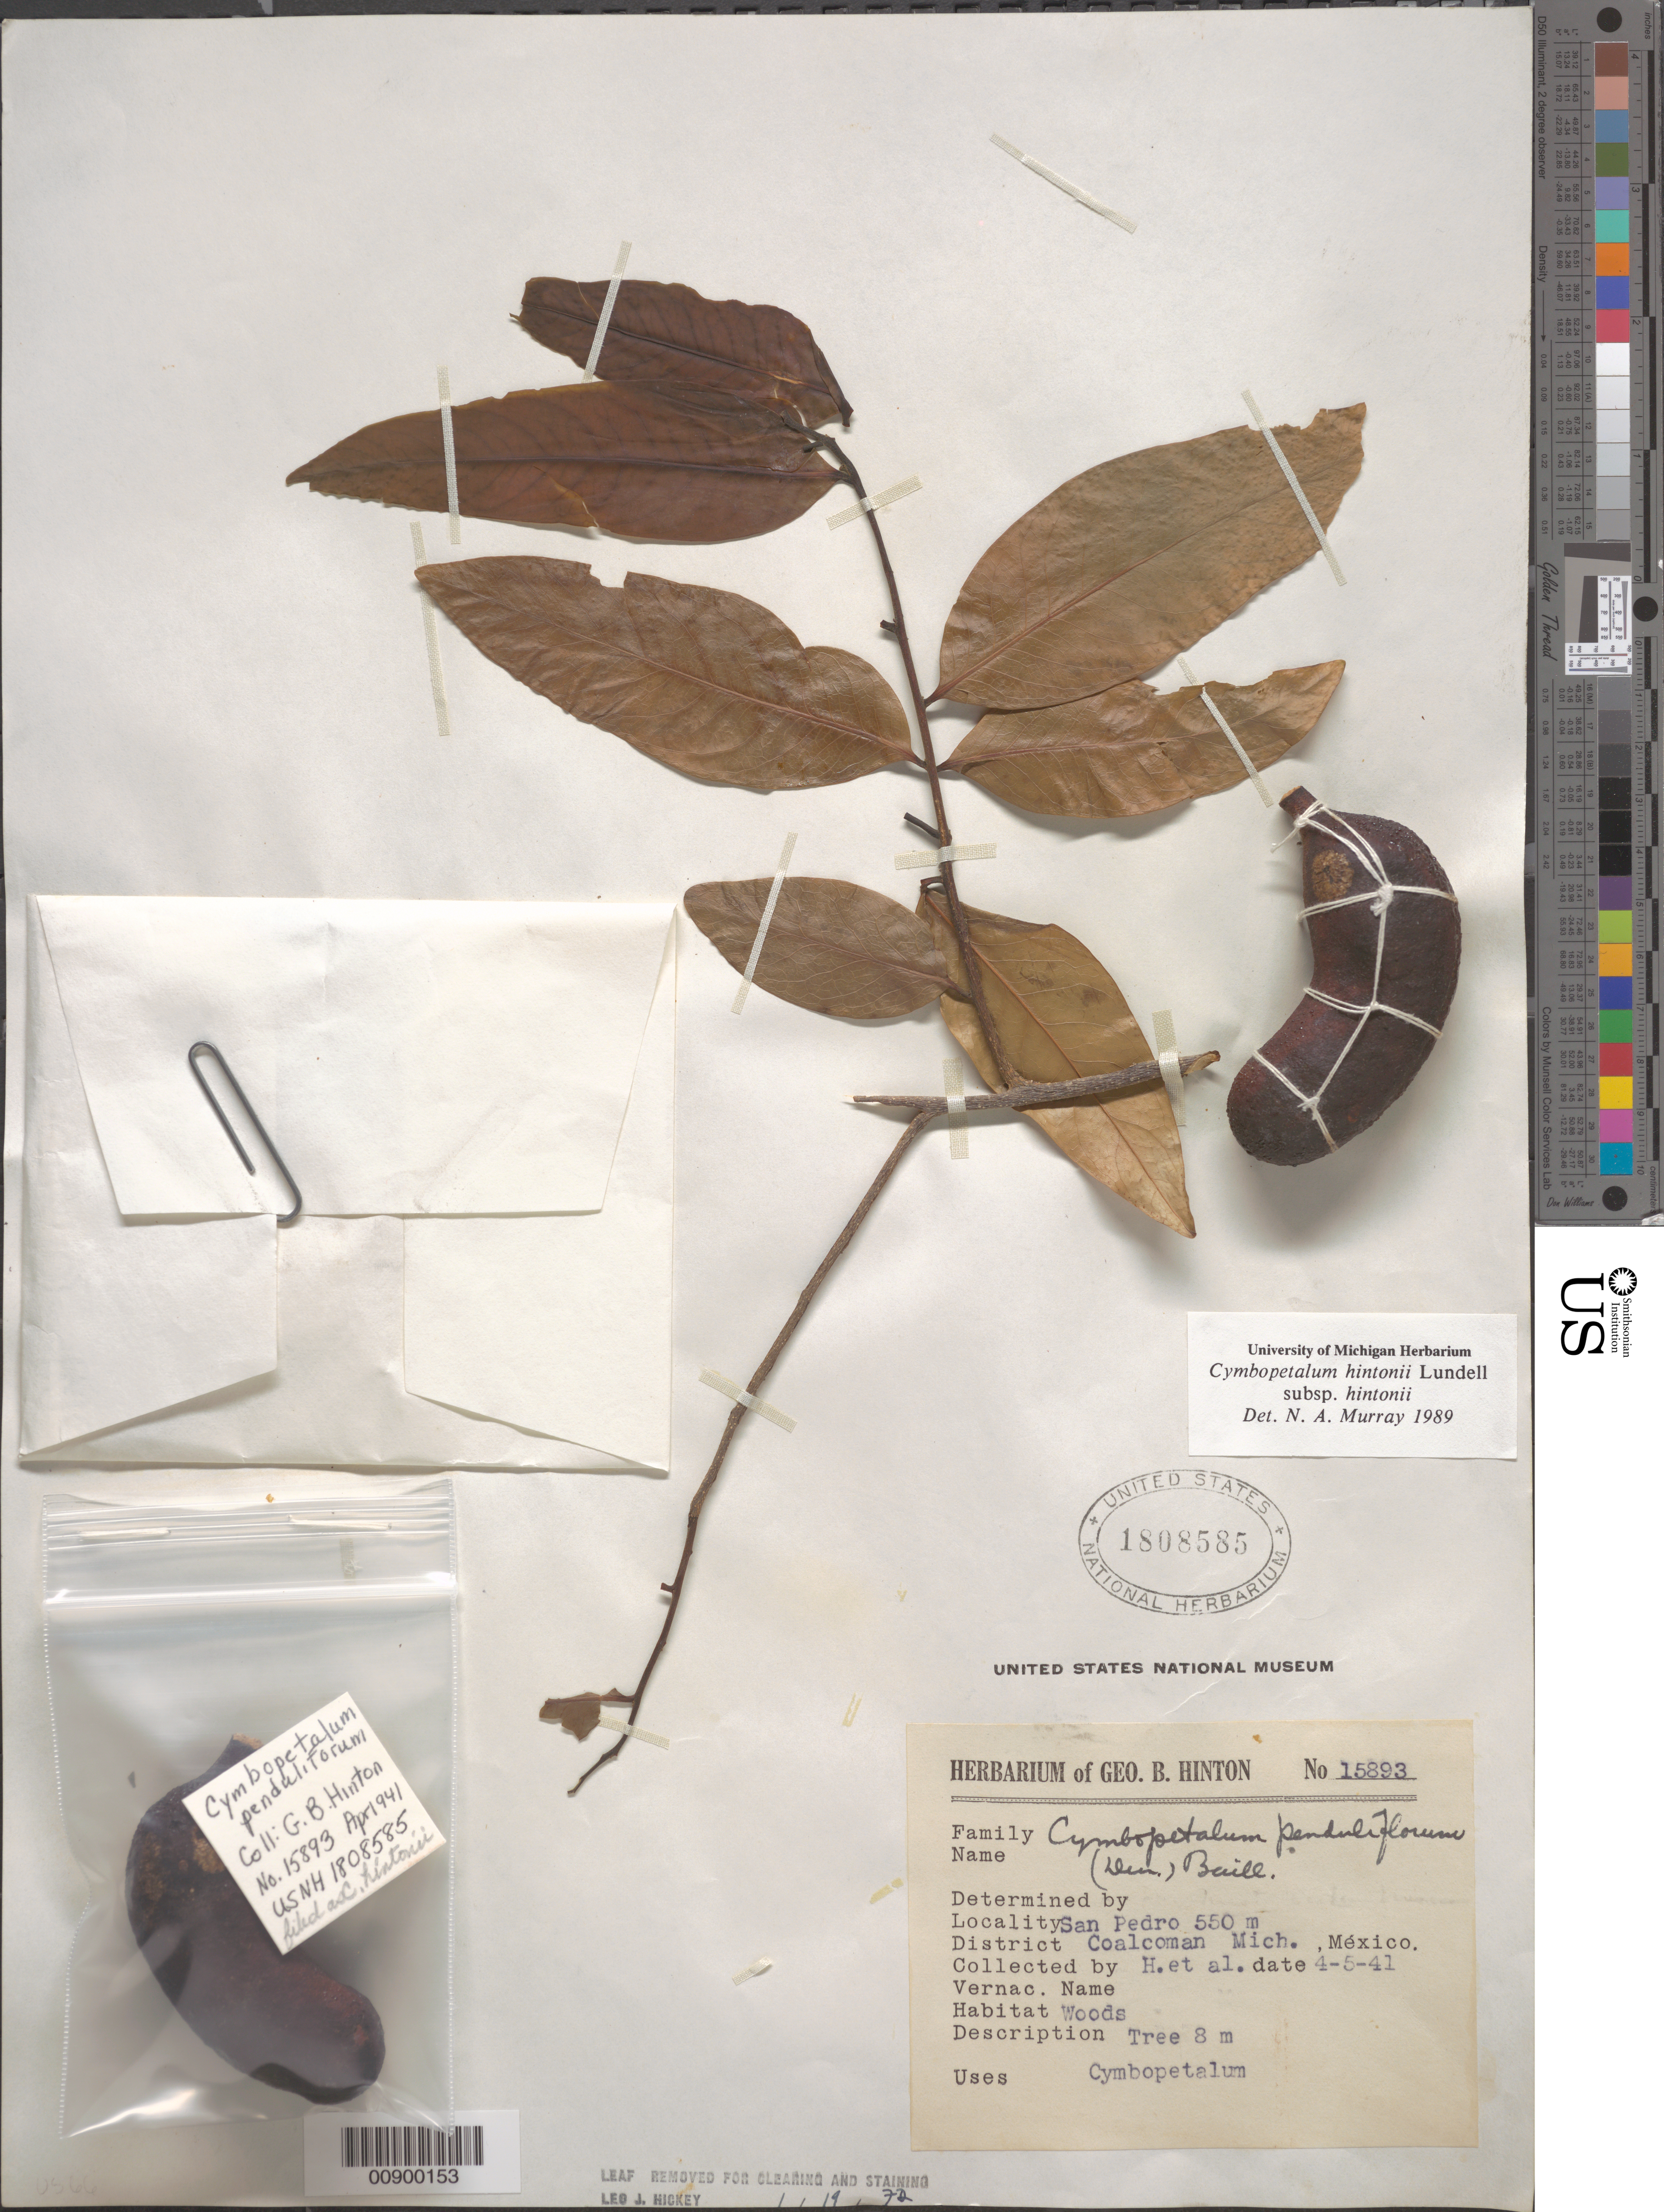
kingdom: Plantae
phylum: Tracheophyta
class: Magnoliopsida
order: Magnoliales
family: Annonaceae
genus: Cymbopetalum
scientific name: Cymbopetalum hintonii subsp. hintonii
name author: Lundell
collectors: G. B. Hinton & et al.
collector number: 15893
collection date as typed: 05 Apr 1941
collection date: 1941-04-05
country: Mexico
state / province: Michoacán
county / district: Coalcomán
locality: San Pedro, District Coalcomán, Michoacán.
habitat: Woods.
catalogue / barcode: US 1808585